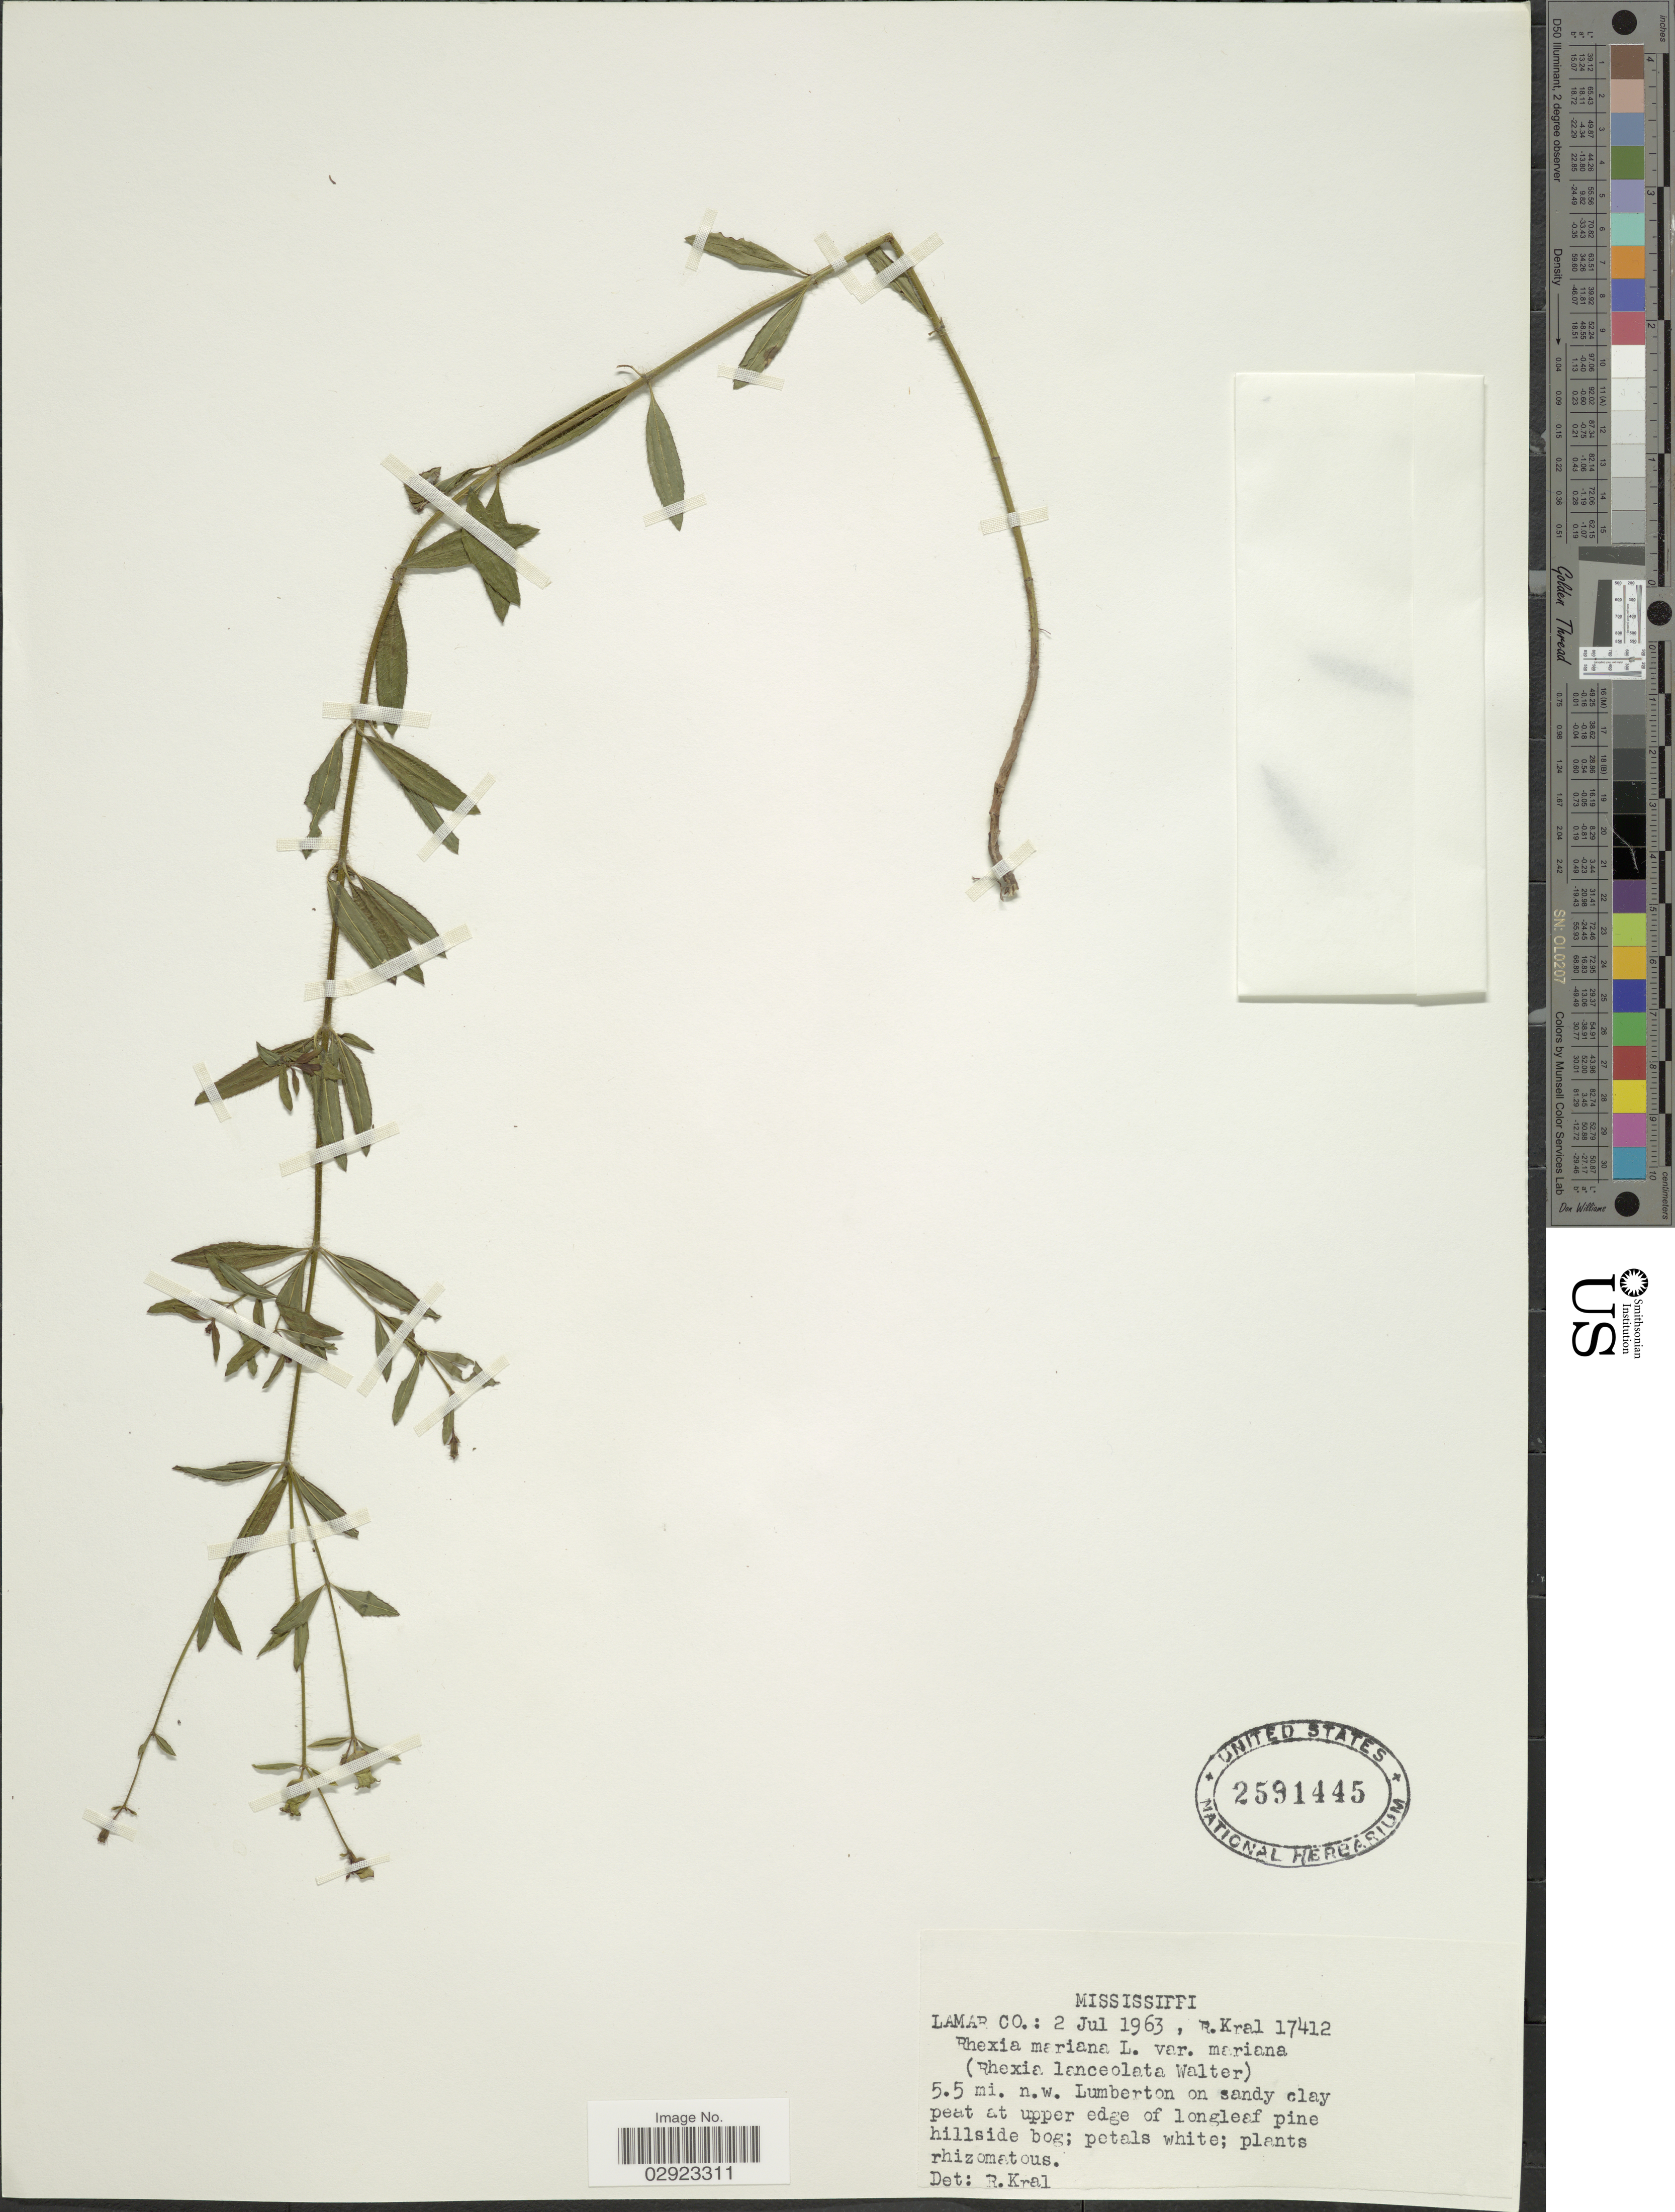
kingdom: Plantae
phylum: Tracheophyta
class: Magnoliopsida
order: Myrtales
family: Melastomataceae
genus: Rhexia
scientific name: Rhexia mariana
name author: L.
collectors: R. Kral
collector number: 17412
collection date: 1963-07-02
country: United States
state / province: Mississippi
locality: Lamar Co., 5.5 mi. n.w. Lumberton.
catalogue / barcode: US 2591445